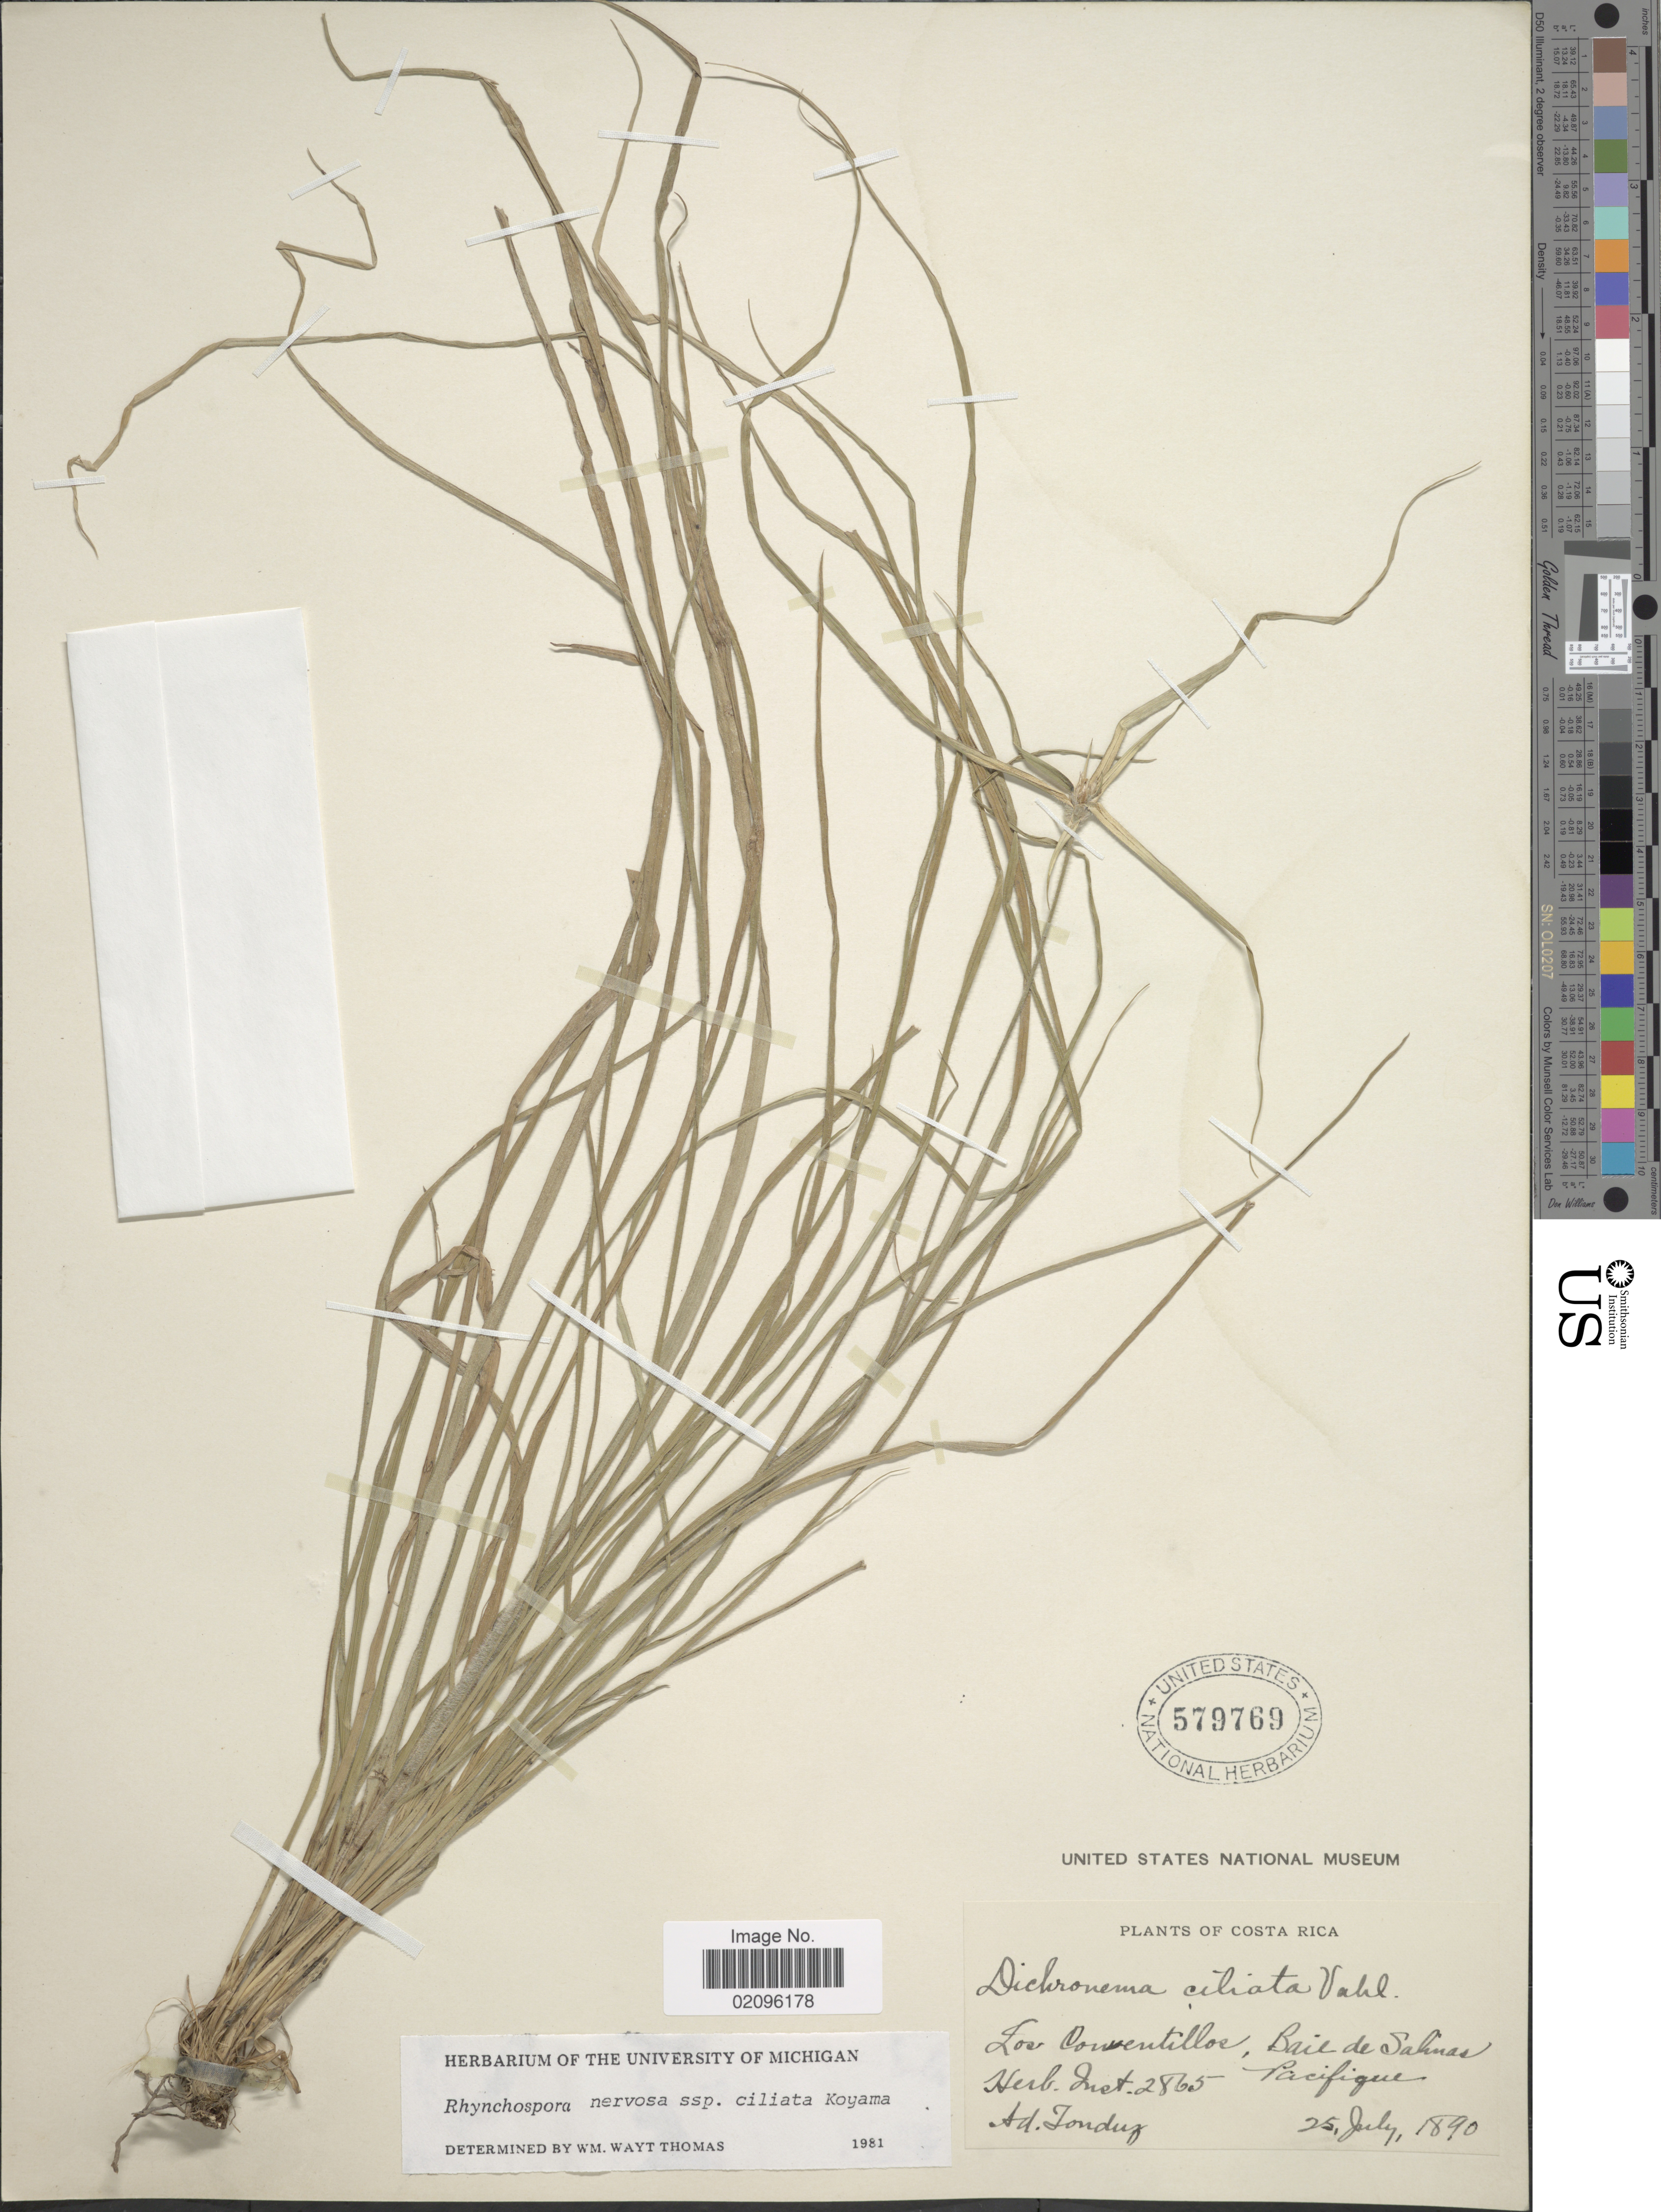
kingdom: Plantae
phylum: Tracheophyta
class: Liliopsida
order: Poales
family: Cyperaceae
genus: Rhynchospora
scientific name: Rhynchospora nervosa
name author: (Vahl) Boeckeler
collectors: A. Tonduz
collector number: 2865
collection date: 1890-07-25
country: Costa Rica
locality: Low Conventillos, Bail de Salinas Pacifique.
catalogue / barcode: US 579769